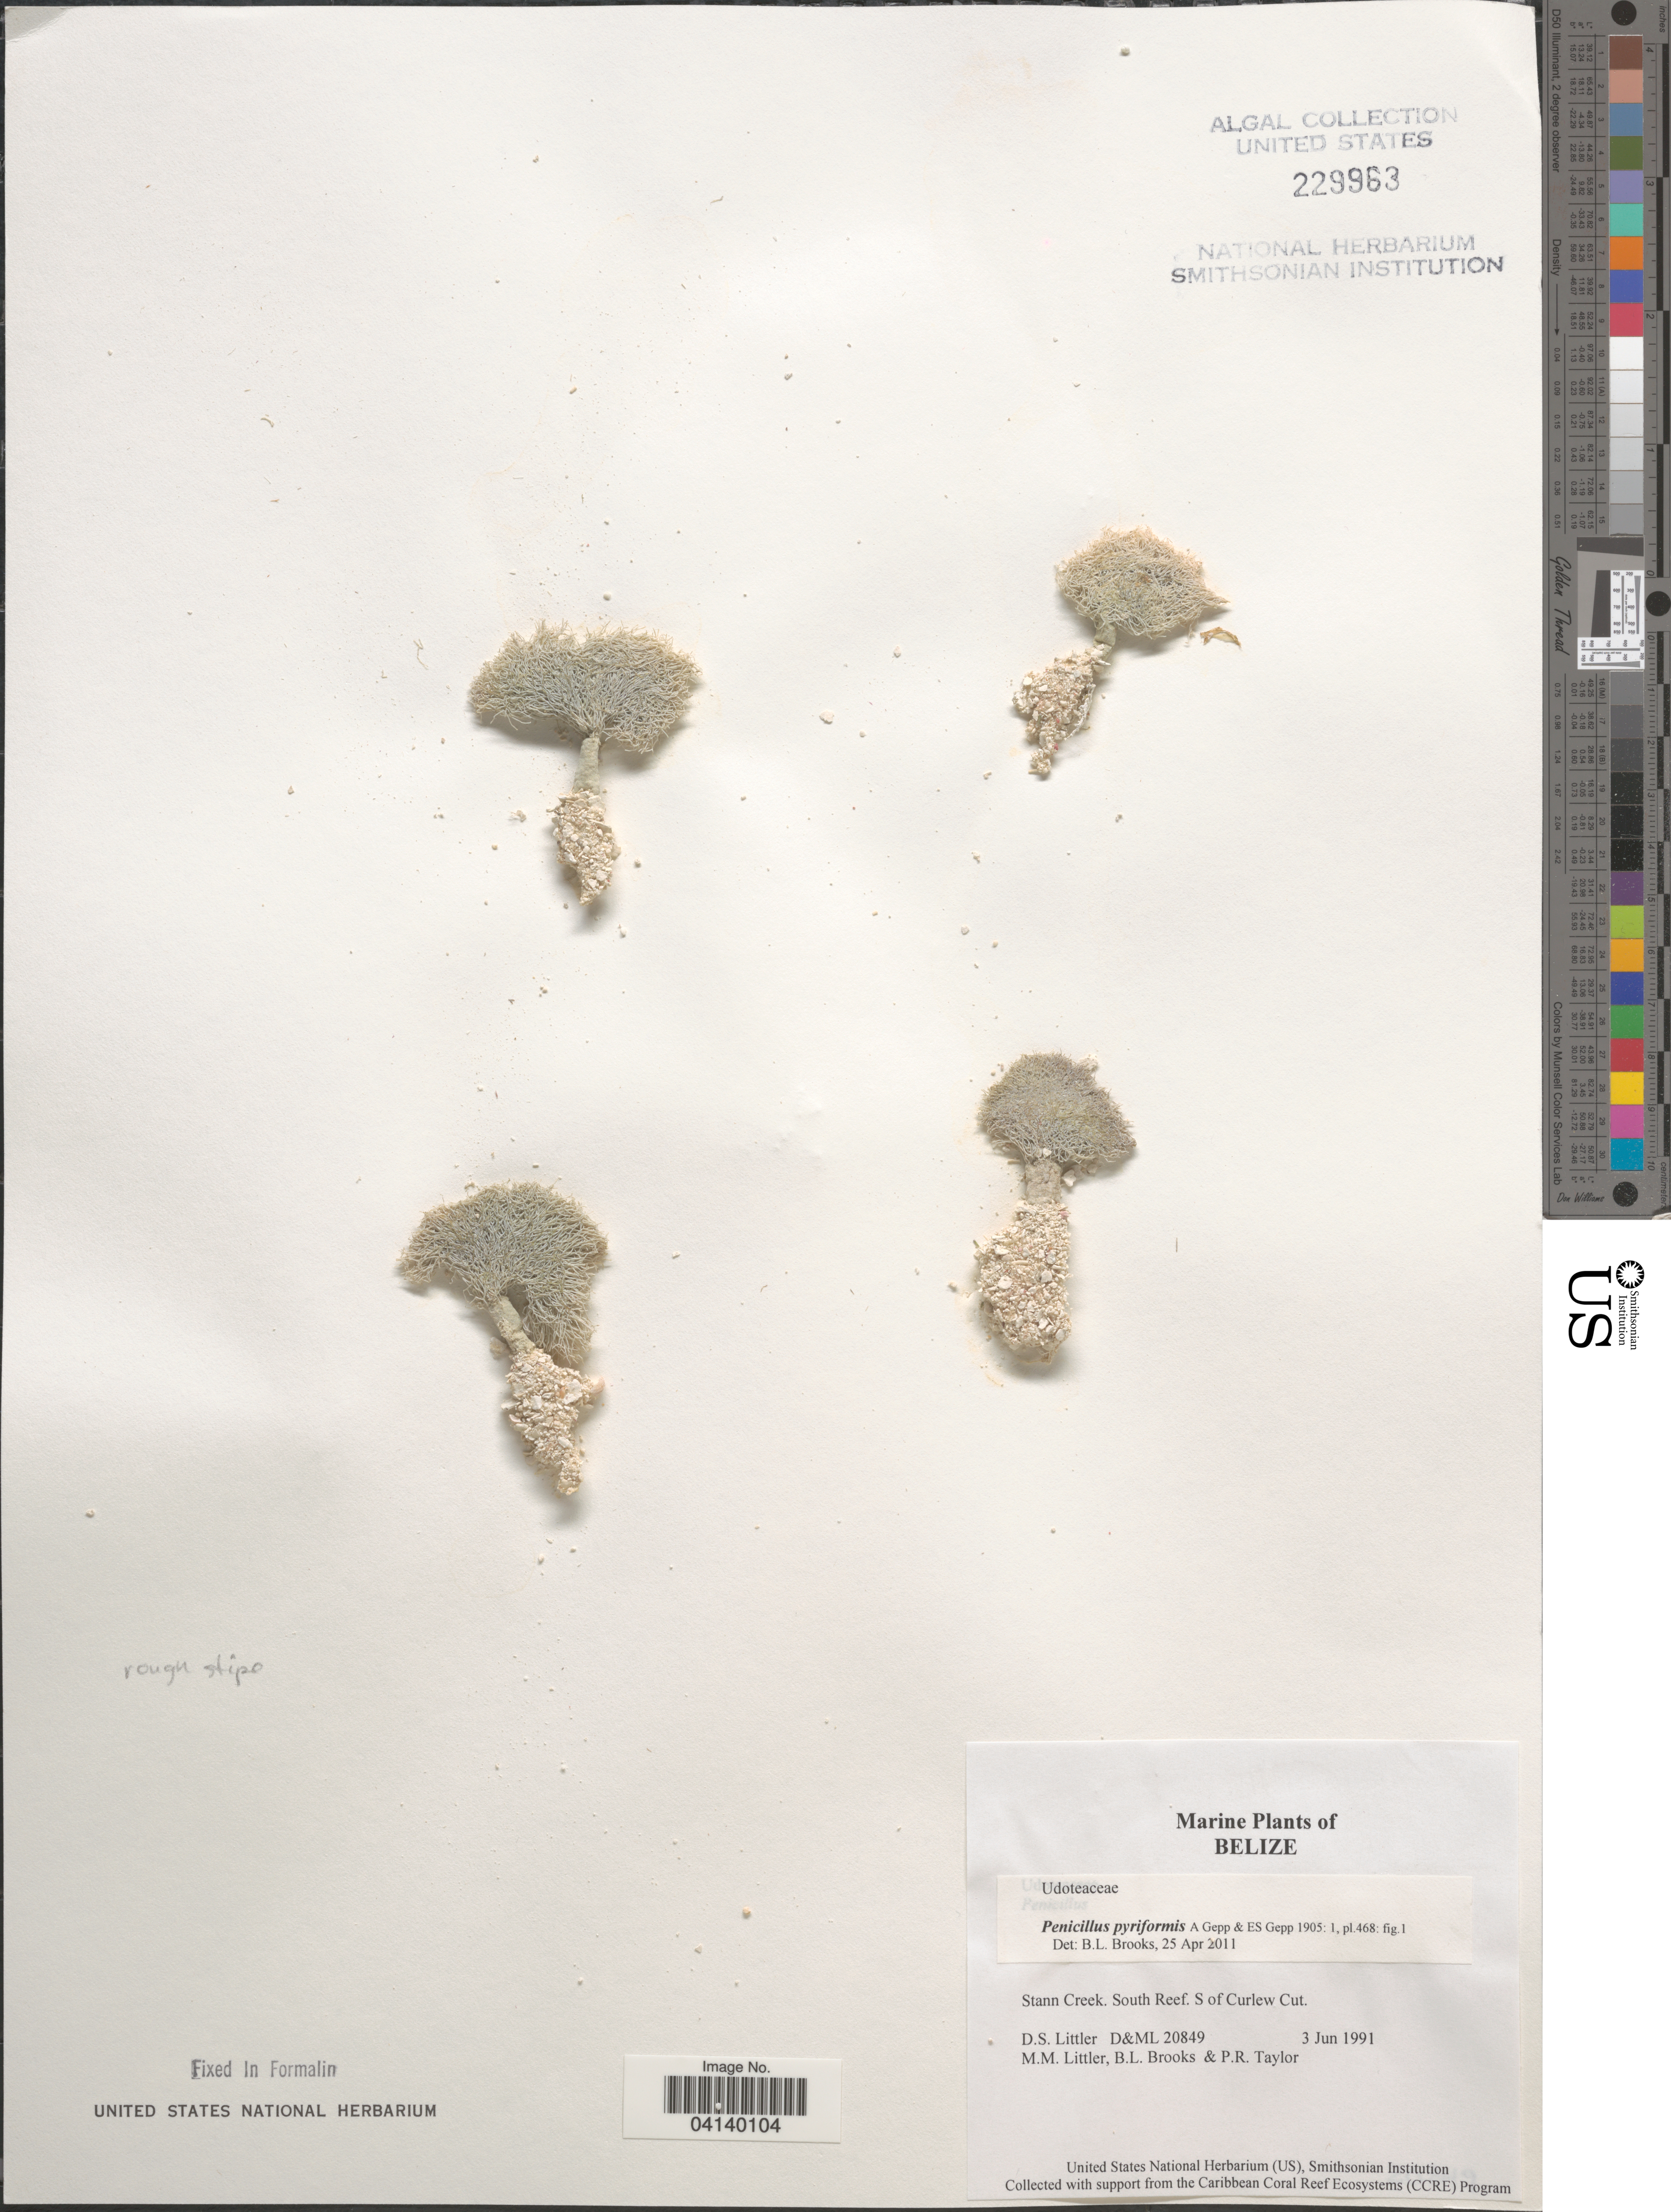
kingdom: Plantae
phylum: Chlorophyta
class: Ulvophyceae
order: Bryopsidales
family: Udoteaceae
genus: Penicillus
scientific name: Penicillus pyriformis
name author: A. Gepp & E. Gepp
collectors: D. S. Littler, B. Brooks & P. R. Taylor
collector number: D&ML20849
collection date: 1991-06-03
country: Belize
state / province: Stann Creek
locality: South Reef. S of Curlew Cut.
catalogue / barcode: US 229963